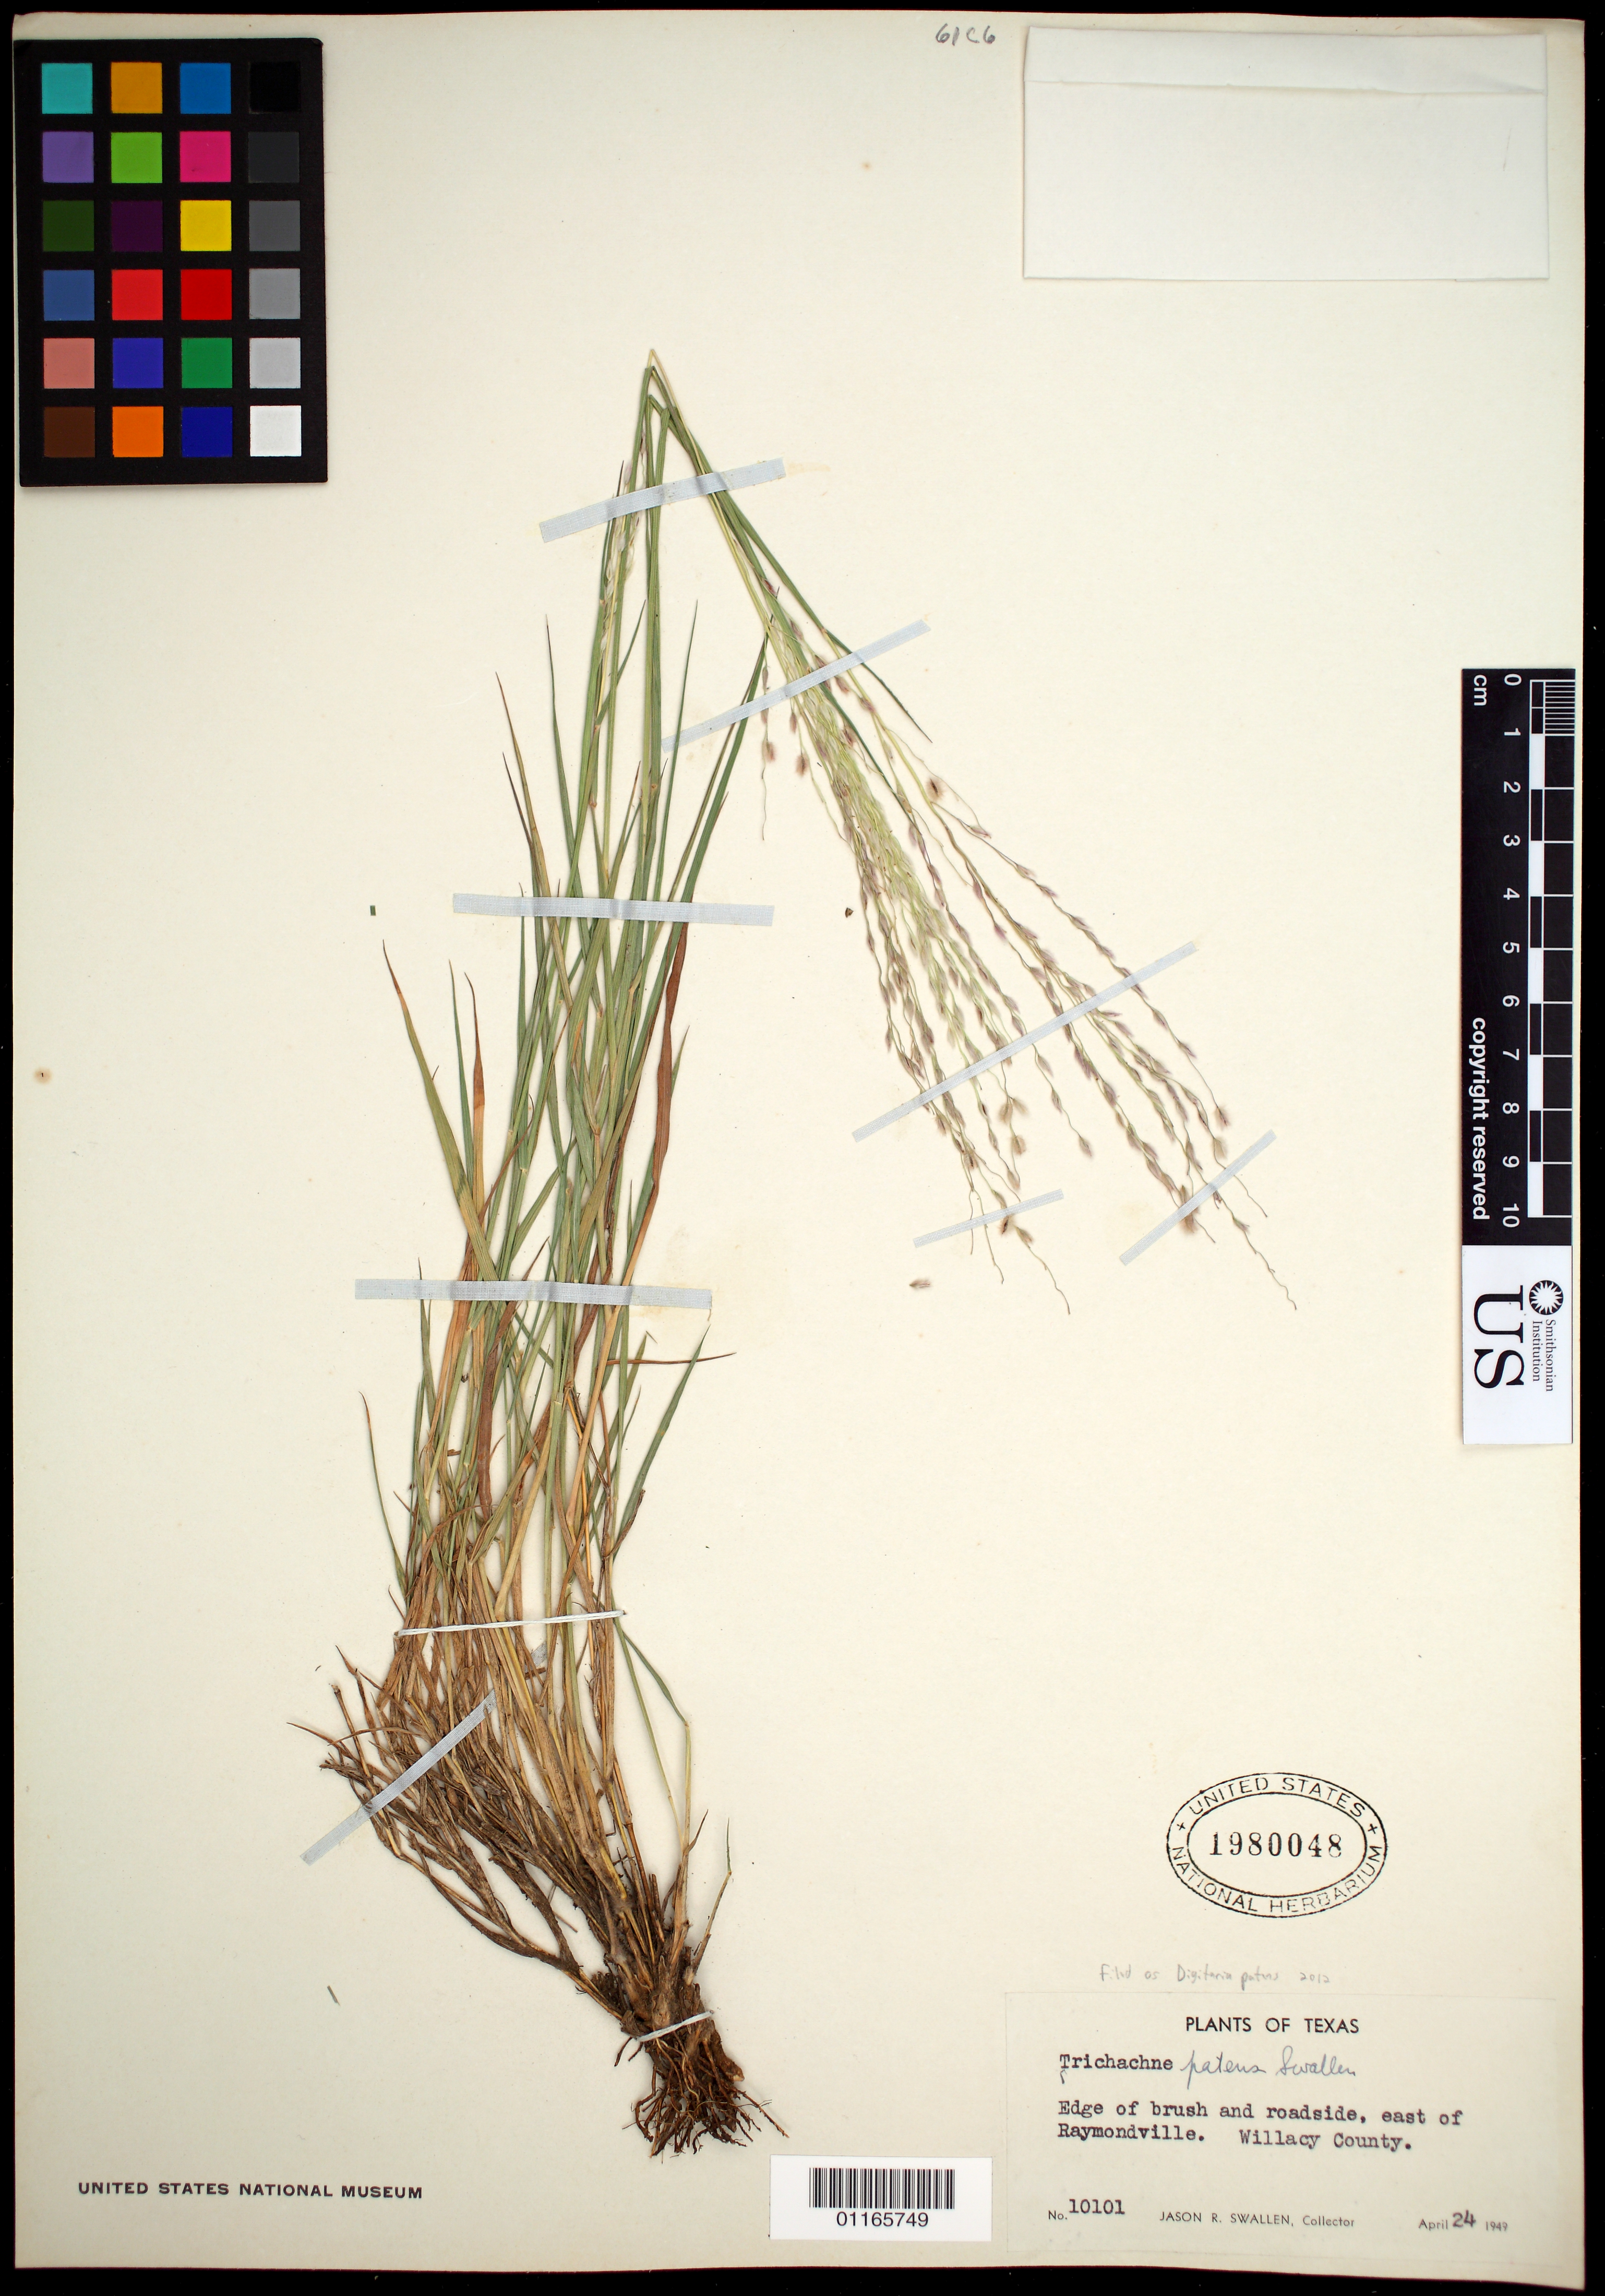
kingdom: Plantae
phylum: Tracheophyta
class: Liliopsida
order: Poales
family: Poaceae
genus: Digitaria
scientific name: Digitaria patens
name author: (Swallen) Henr.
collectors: J. R. Swallen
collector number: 10101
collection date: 1949-04-24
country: United States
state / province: Texas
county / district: Willacy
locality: Edge of roadside, east of Raymondville.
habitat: Edge of brush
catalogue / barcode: US 1980048